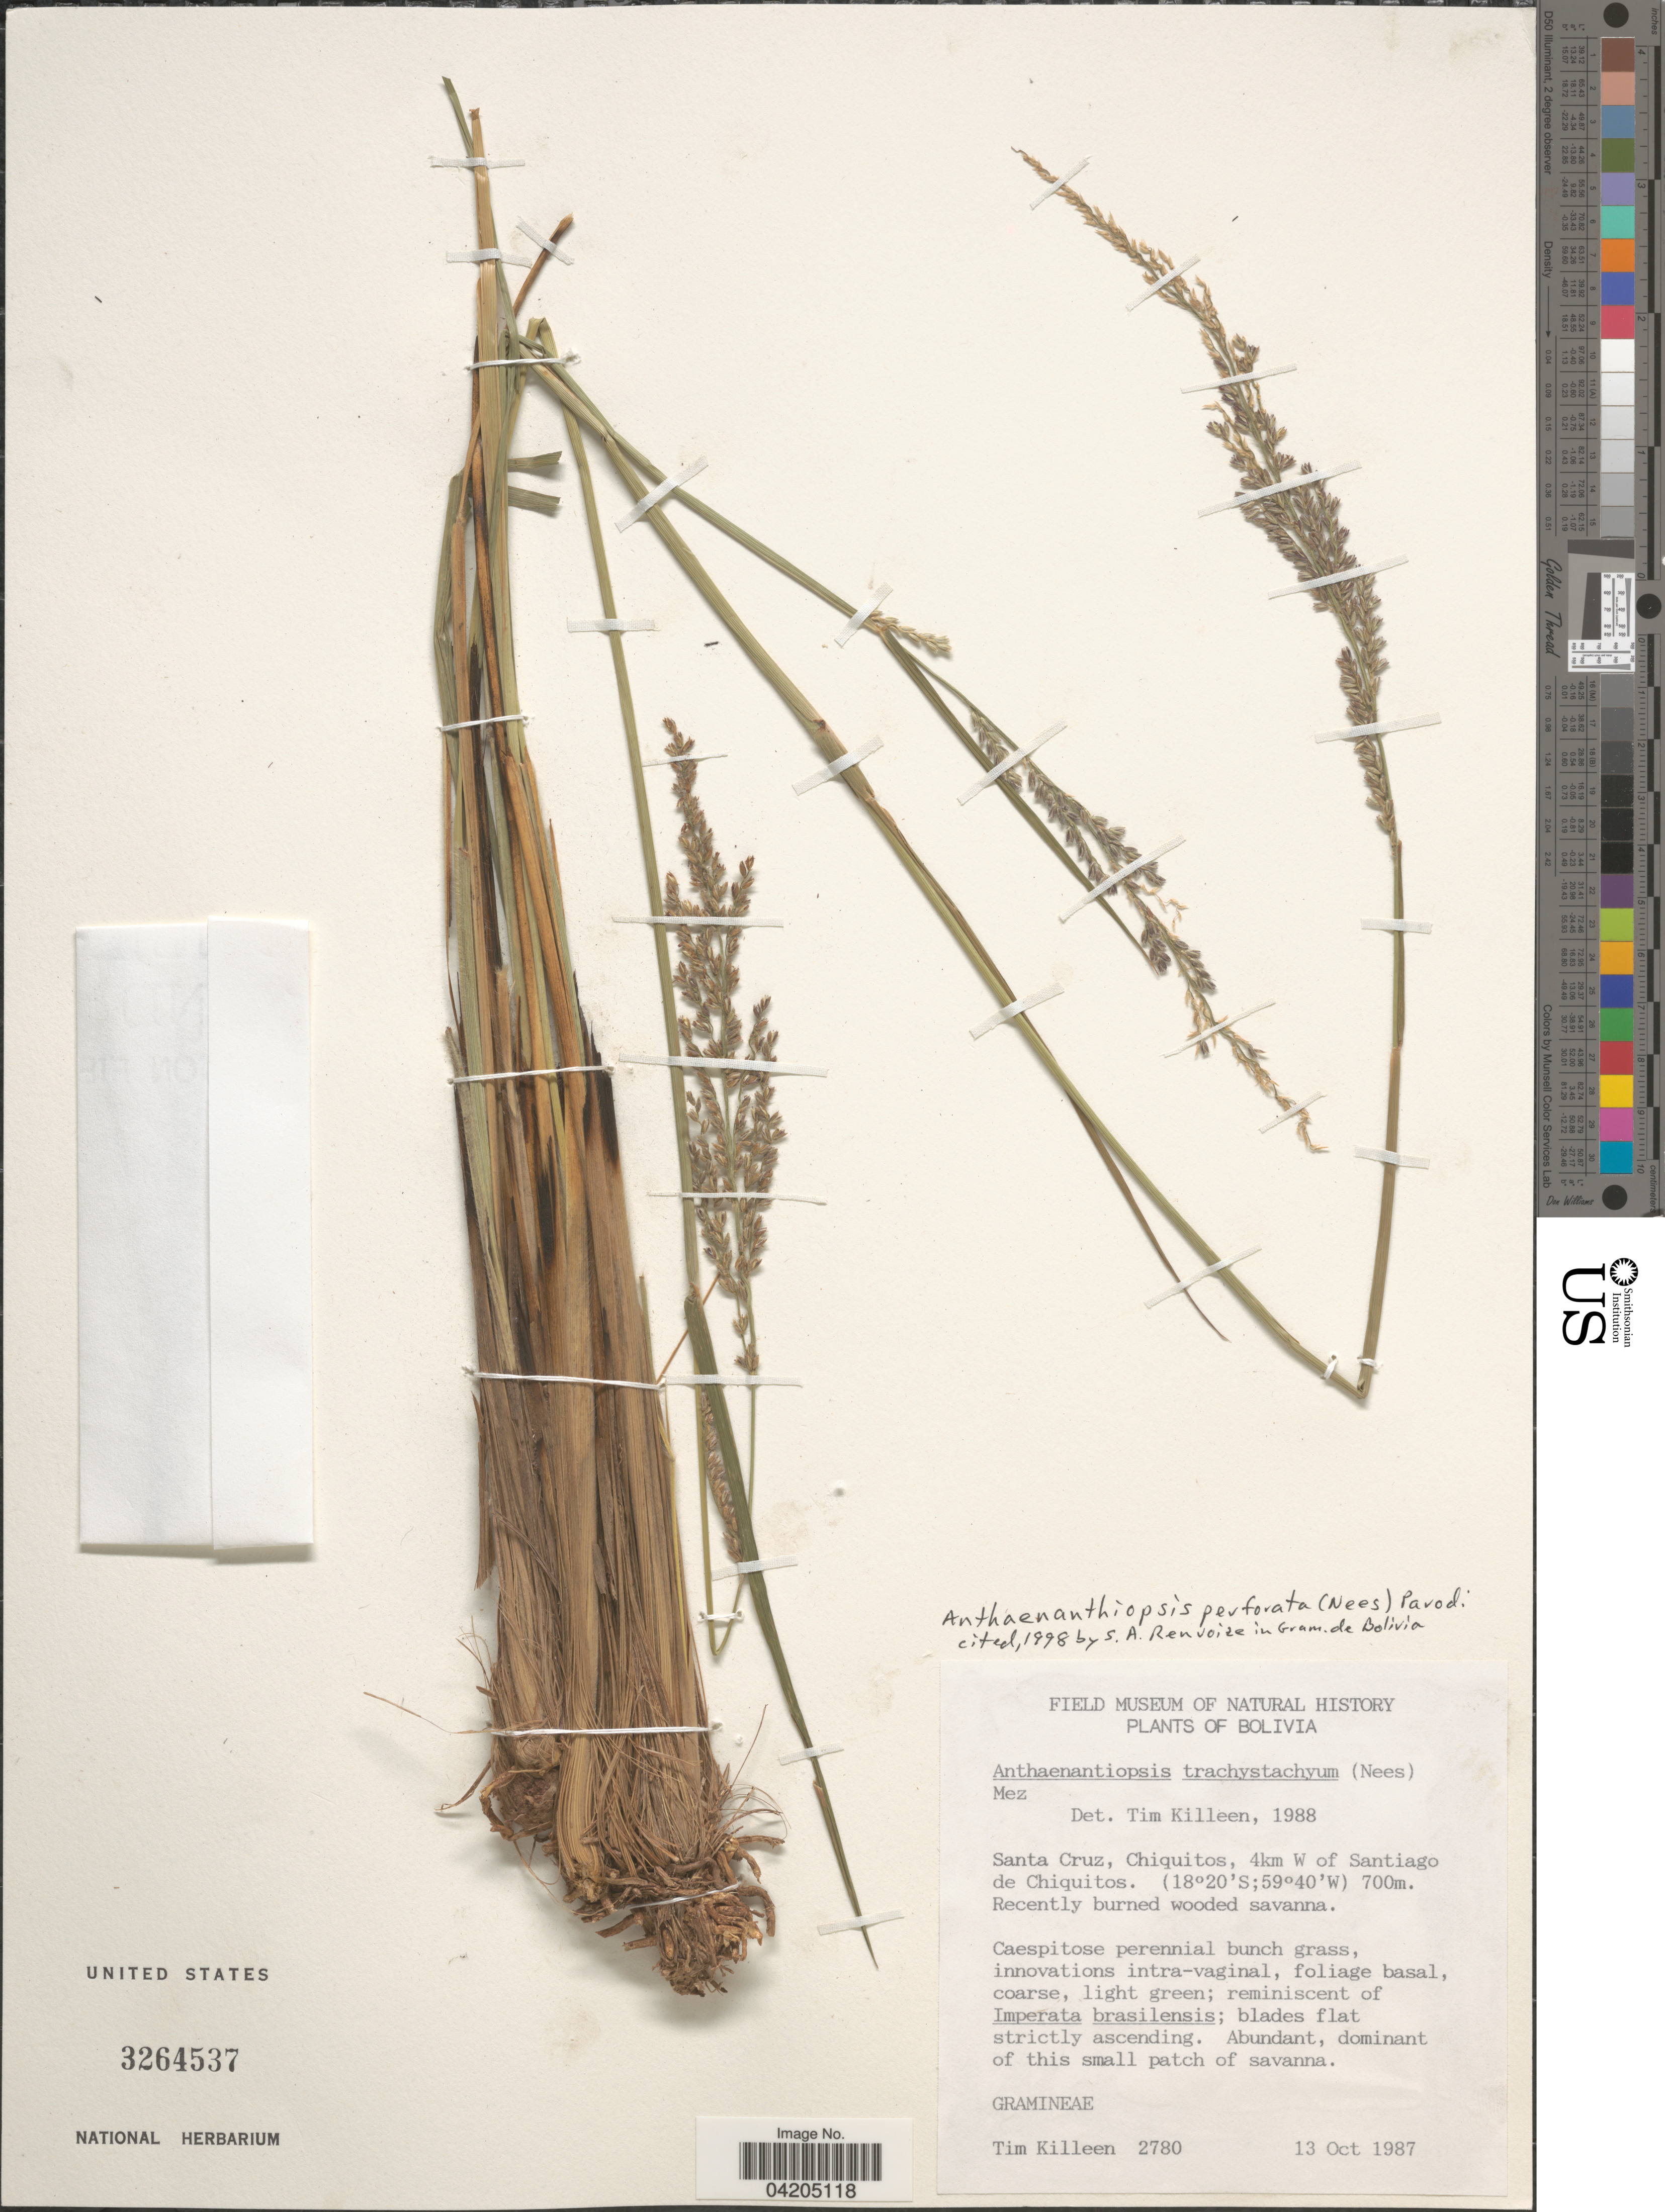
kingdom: Plantae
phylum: Tracheophyta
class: Liliopsida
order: Poales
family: Poaceae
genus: Anthaenantiopsis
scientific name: Anthaenantiopsis perforata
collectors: T. J. Killeen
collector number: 2780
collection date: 1987-10-13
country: Bolivia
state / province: Santa Cruz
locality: Chiquitos, 4km W of Santiago de Chiquitos.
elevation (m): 700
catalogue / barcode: US 3264537